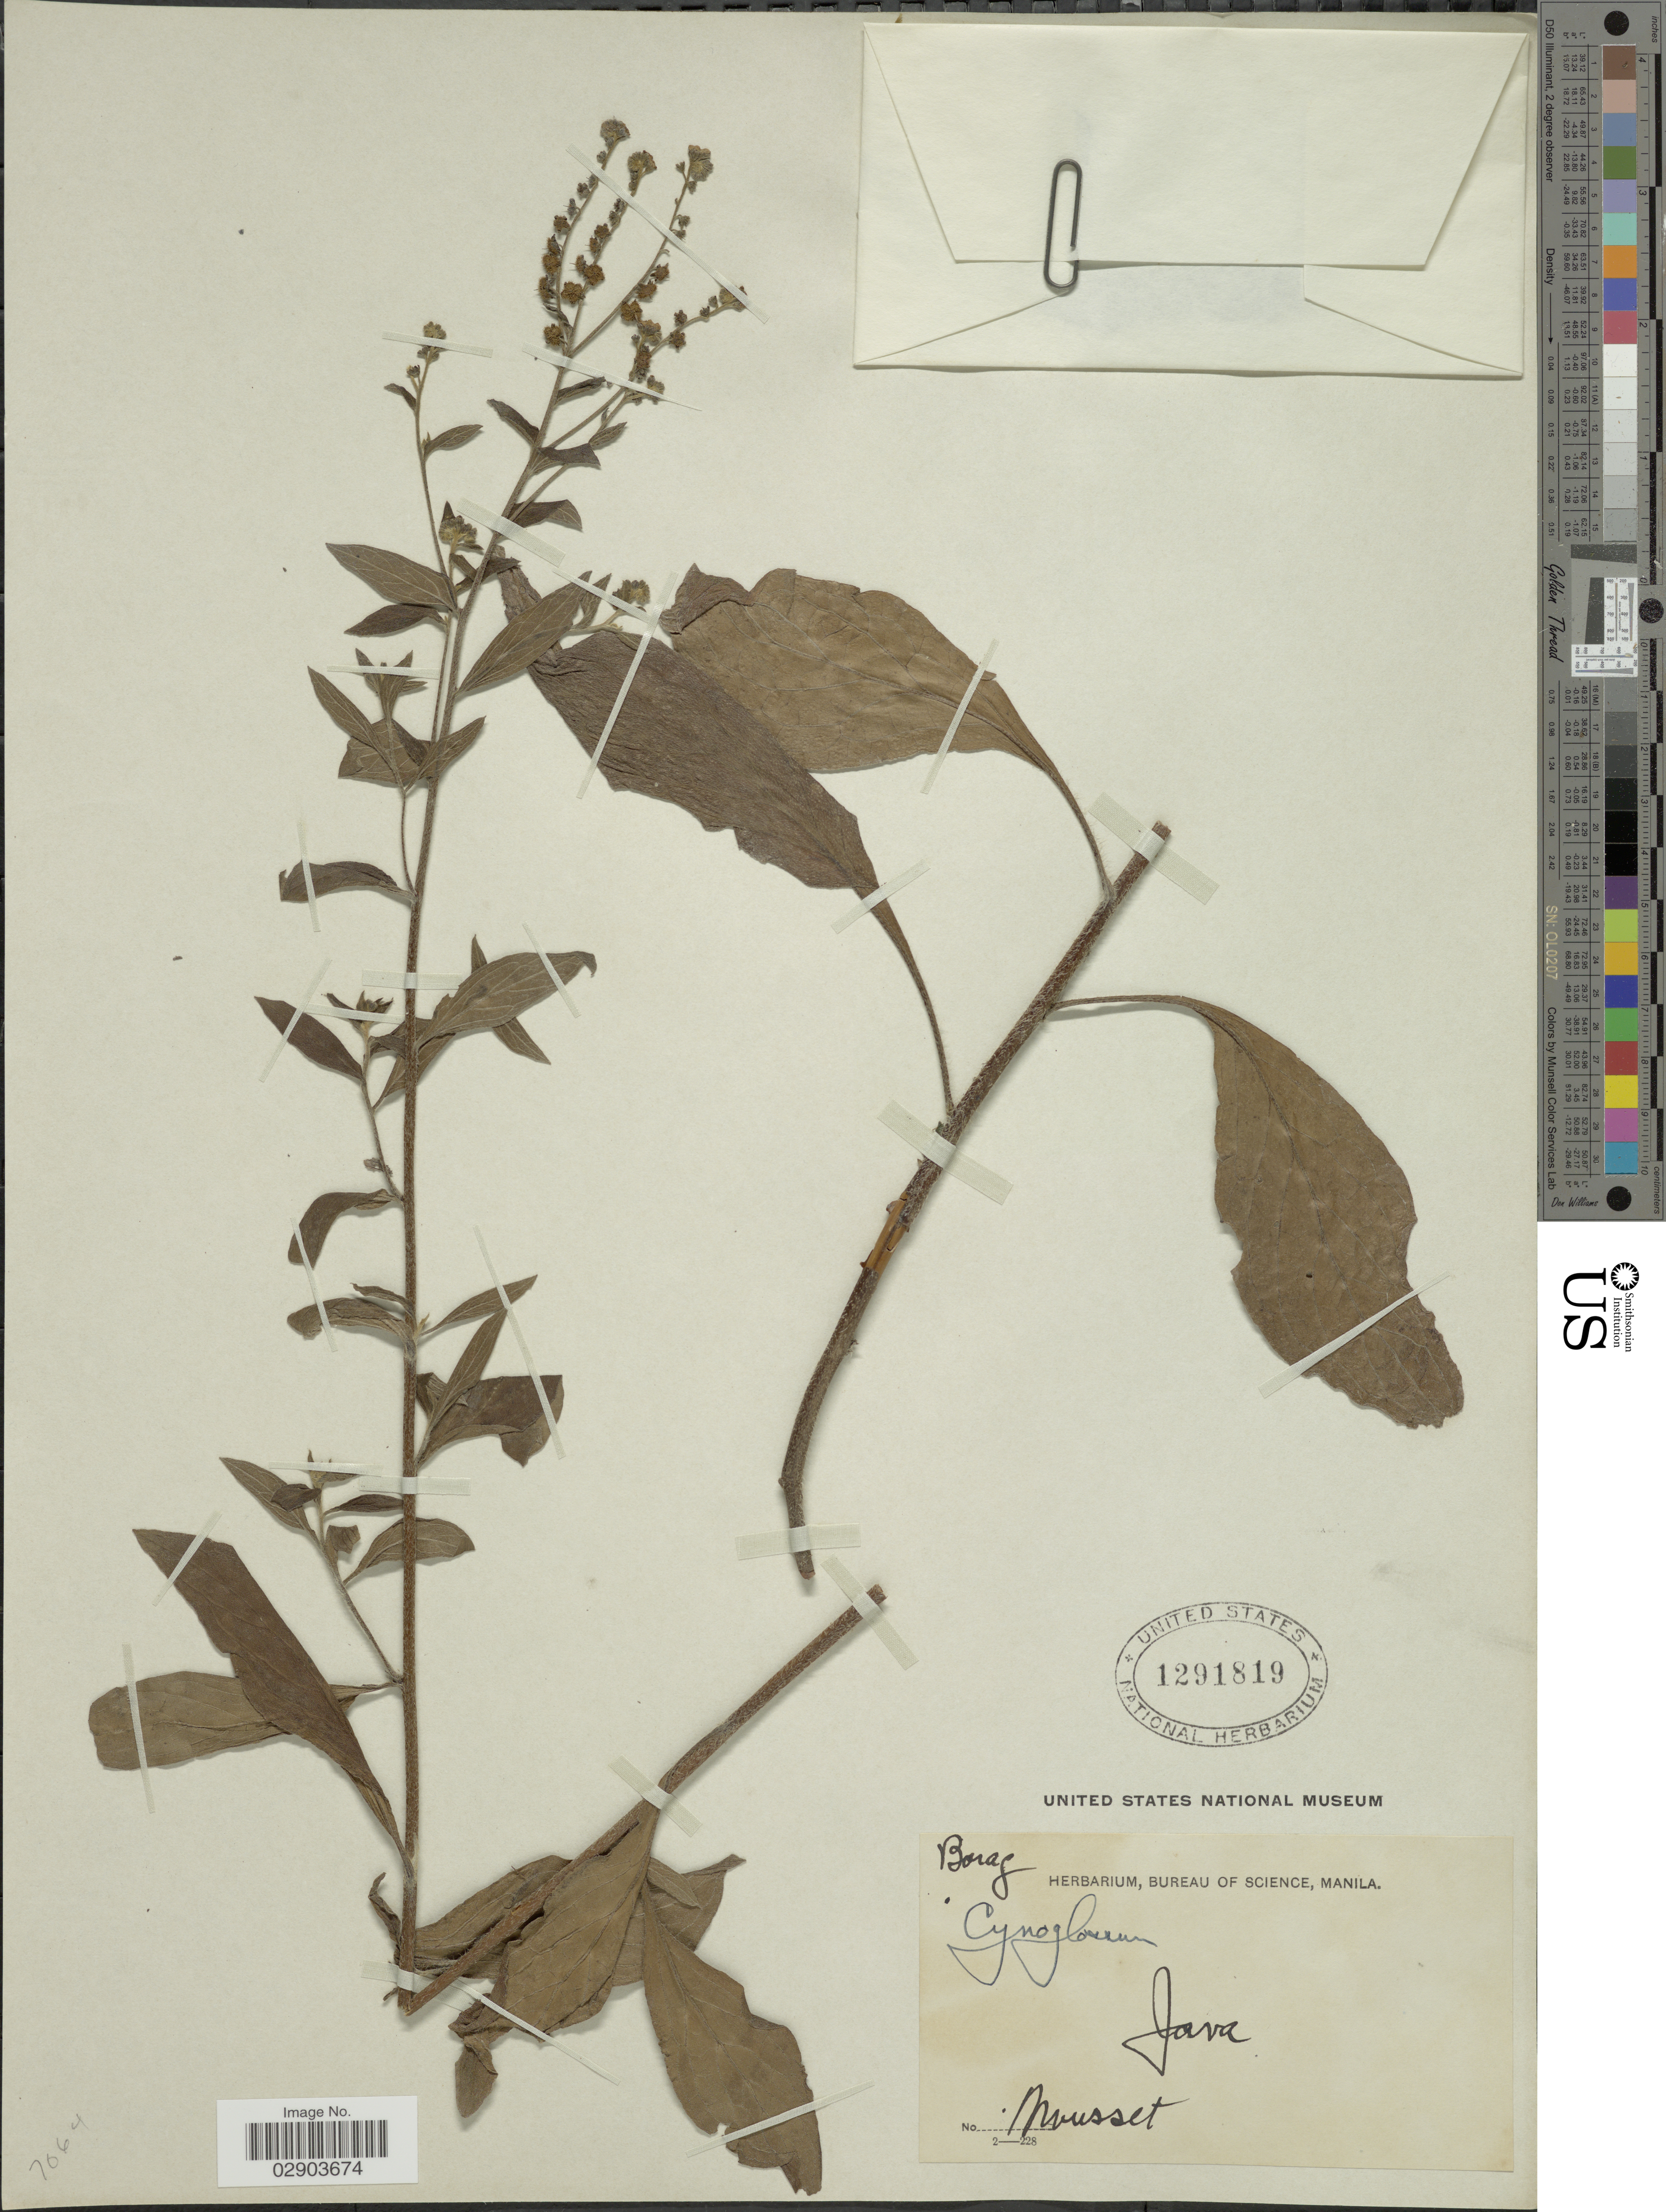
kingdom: Plantae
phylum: Tracheophyta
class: Magnoliopsida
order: Boraginales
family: Boraginaceae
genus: Cynoglossum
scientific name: Cynoglossum sp.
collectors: Mousset, --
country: Indonesia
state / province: Java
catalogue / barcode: US 1291819